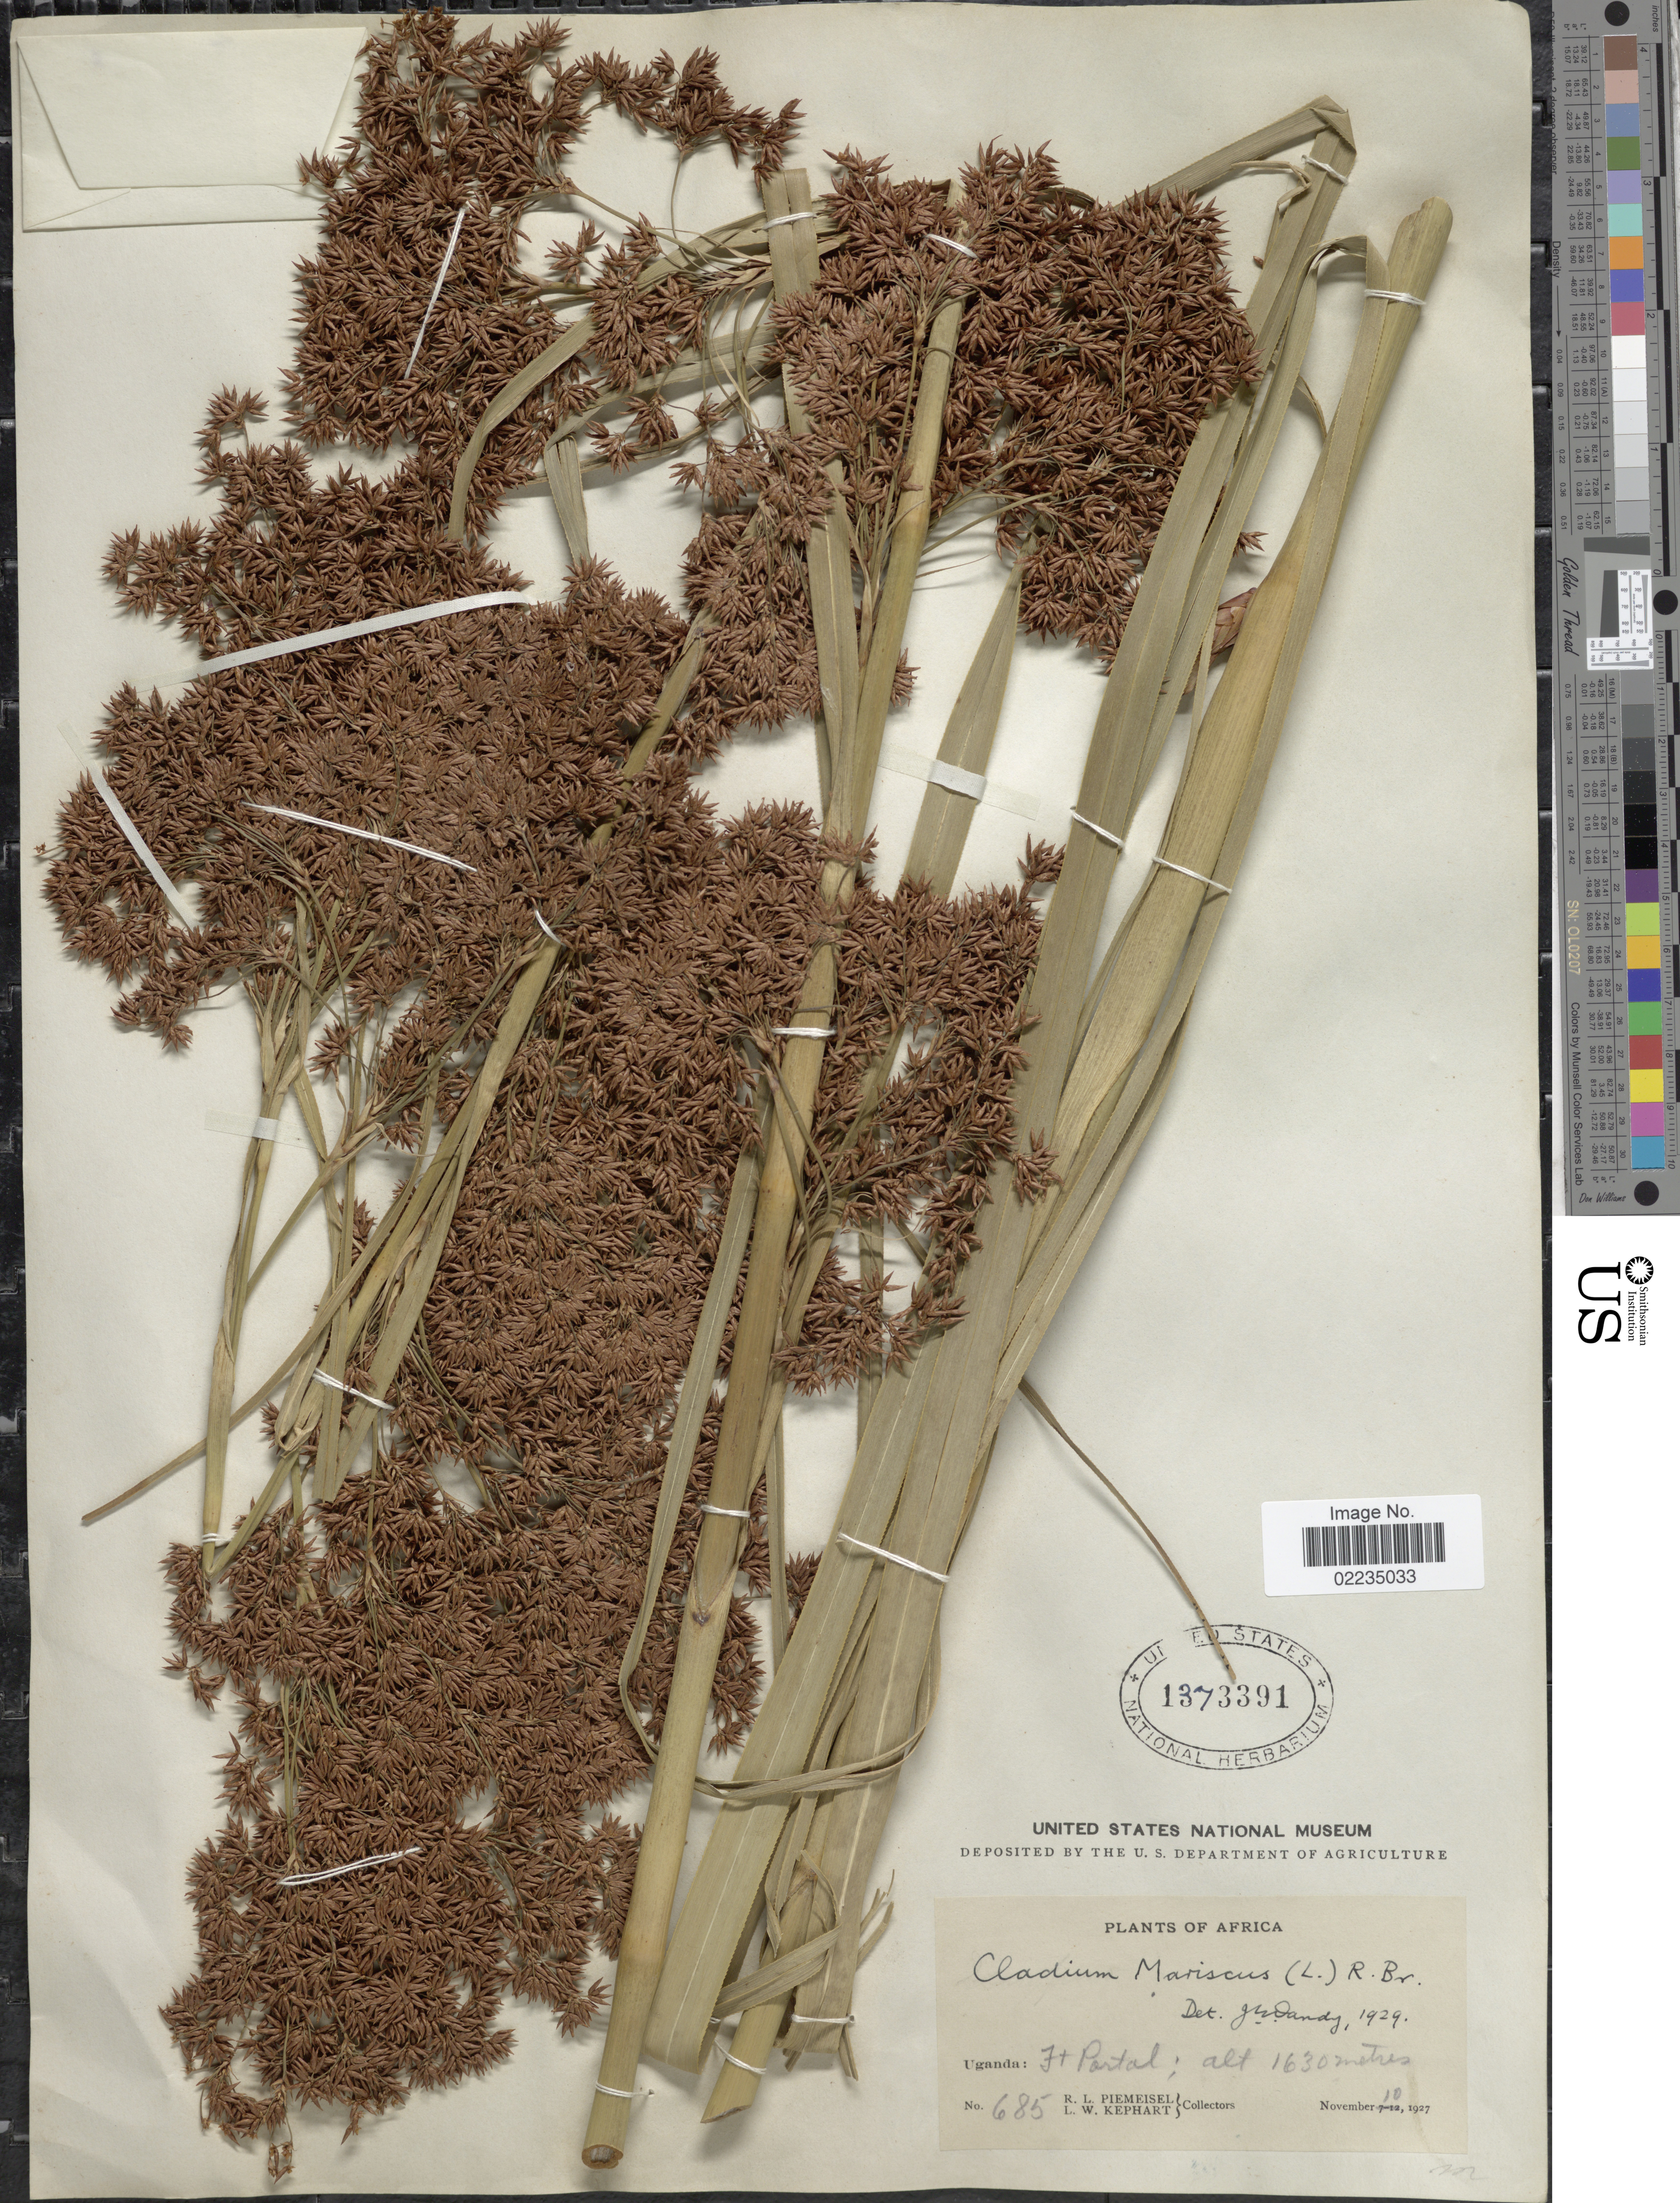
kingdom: Plantae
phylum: Tracheophyta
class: Liliopsida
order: Poales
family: Cyperaceae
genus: Cladium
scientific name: Cladium mariscus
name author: (L.) Pohl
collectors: R. L. Piemeisel & L. W. Kephart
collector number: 685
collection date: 1927-11-10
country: Uganda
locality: Ft. Portal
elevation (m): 1630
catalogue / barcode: US 1373391